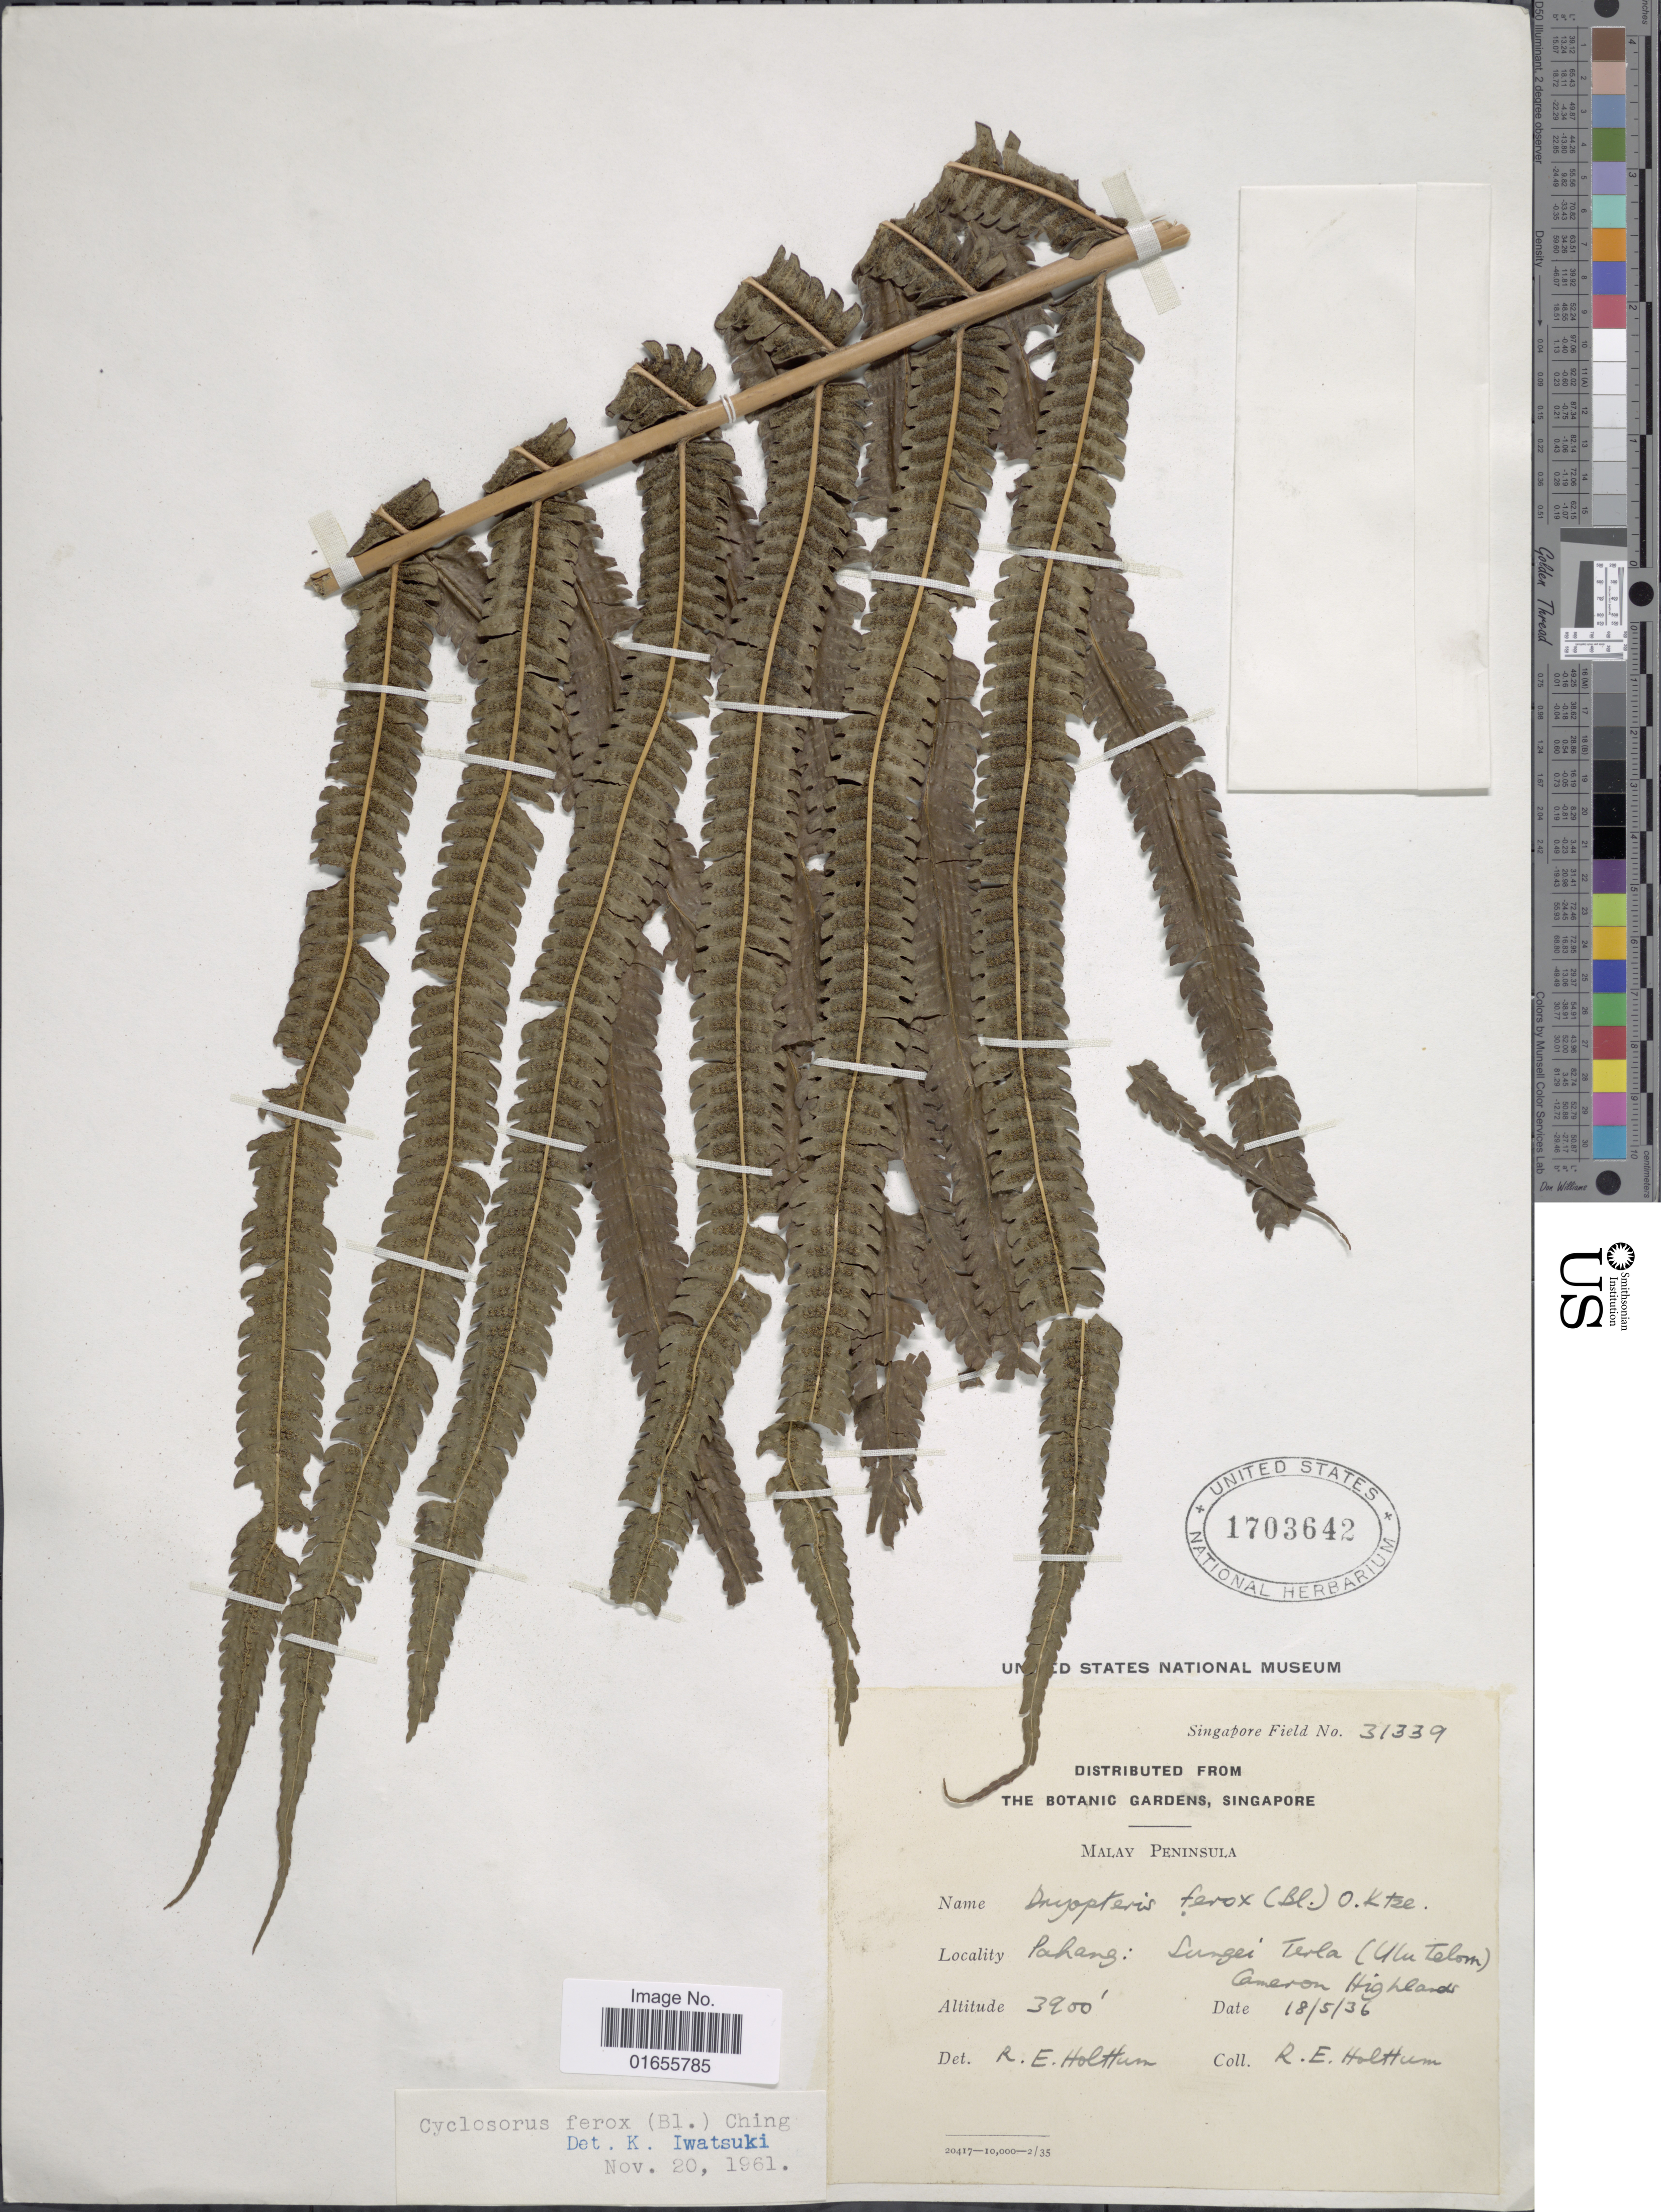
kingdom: Plantae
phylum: Tracheophyta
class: Polypodiopsida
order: Polypodiales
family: Thelypteridaceae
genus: Chingia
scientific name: Chingia ferox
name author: (Blume) Holttum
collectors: R. E. Holttum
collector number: Singapore Field No. 31339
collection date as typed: Transcribed d/m/y: 18/5/36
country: Malaysia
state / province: Pahang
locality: Malay Peninsula, Lungei Terla (Ulu Telon) Cameron Highlands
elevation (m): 1189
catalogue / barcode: US 1703642